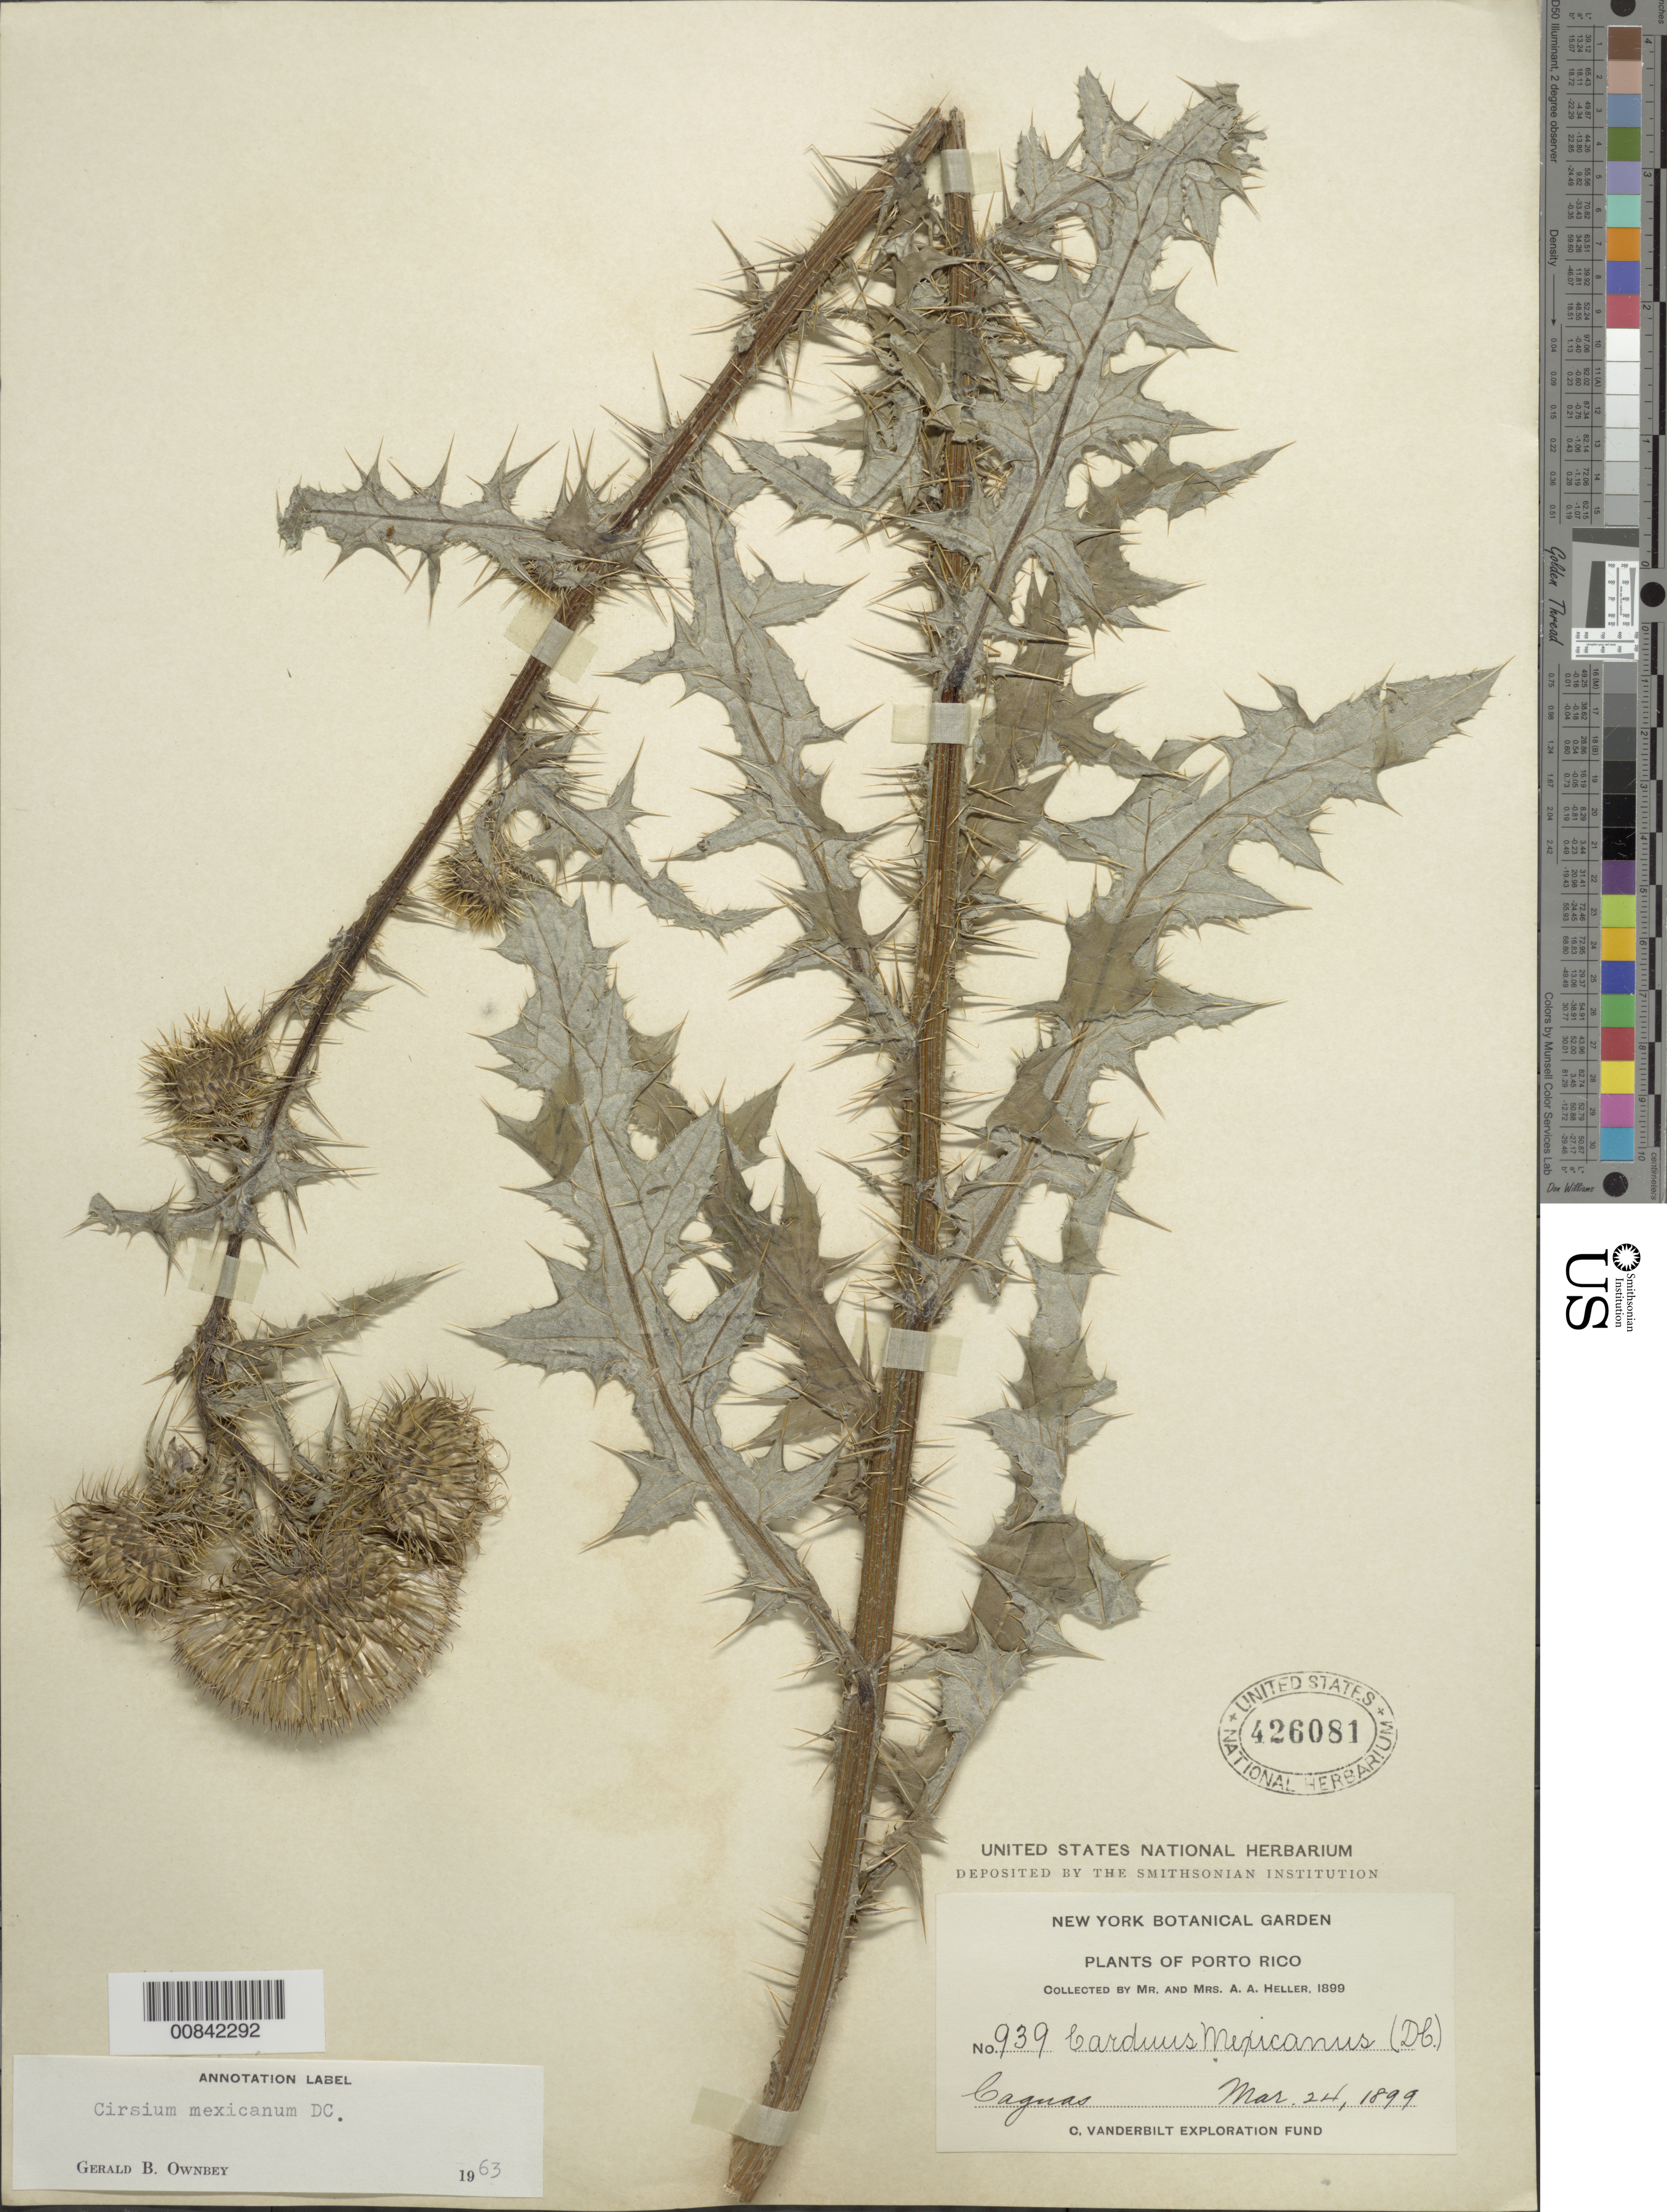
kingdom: Plantae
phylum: Tracheophyta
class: Magnoliopsida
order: Asterales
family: Asteraceae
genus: Cirsium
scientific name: Cirsium mexicanum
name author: DC.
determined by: Ownbey, G. B.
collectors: A. A. Heller & -- Heller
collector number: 939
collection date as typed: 24 Mar 1899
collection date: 1899-03-24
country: Puerto Rico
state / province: Caguas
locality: Caguas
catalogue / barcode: US 426081